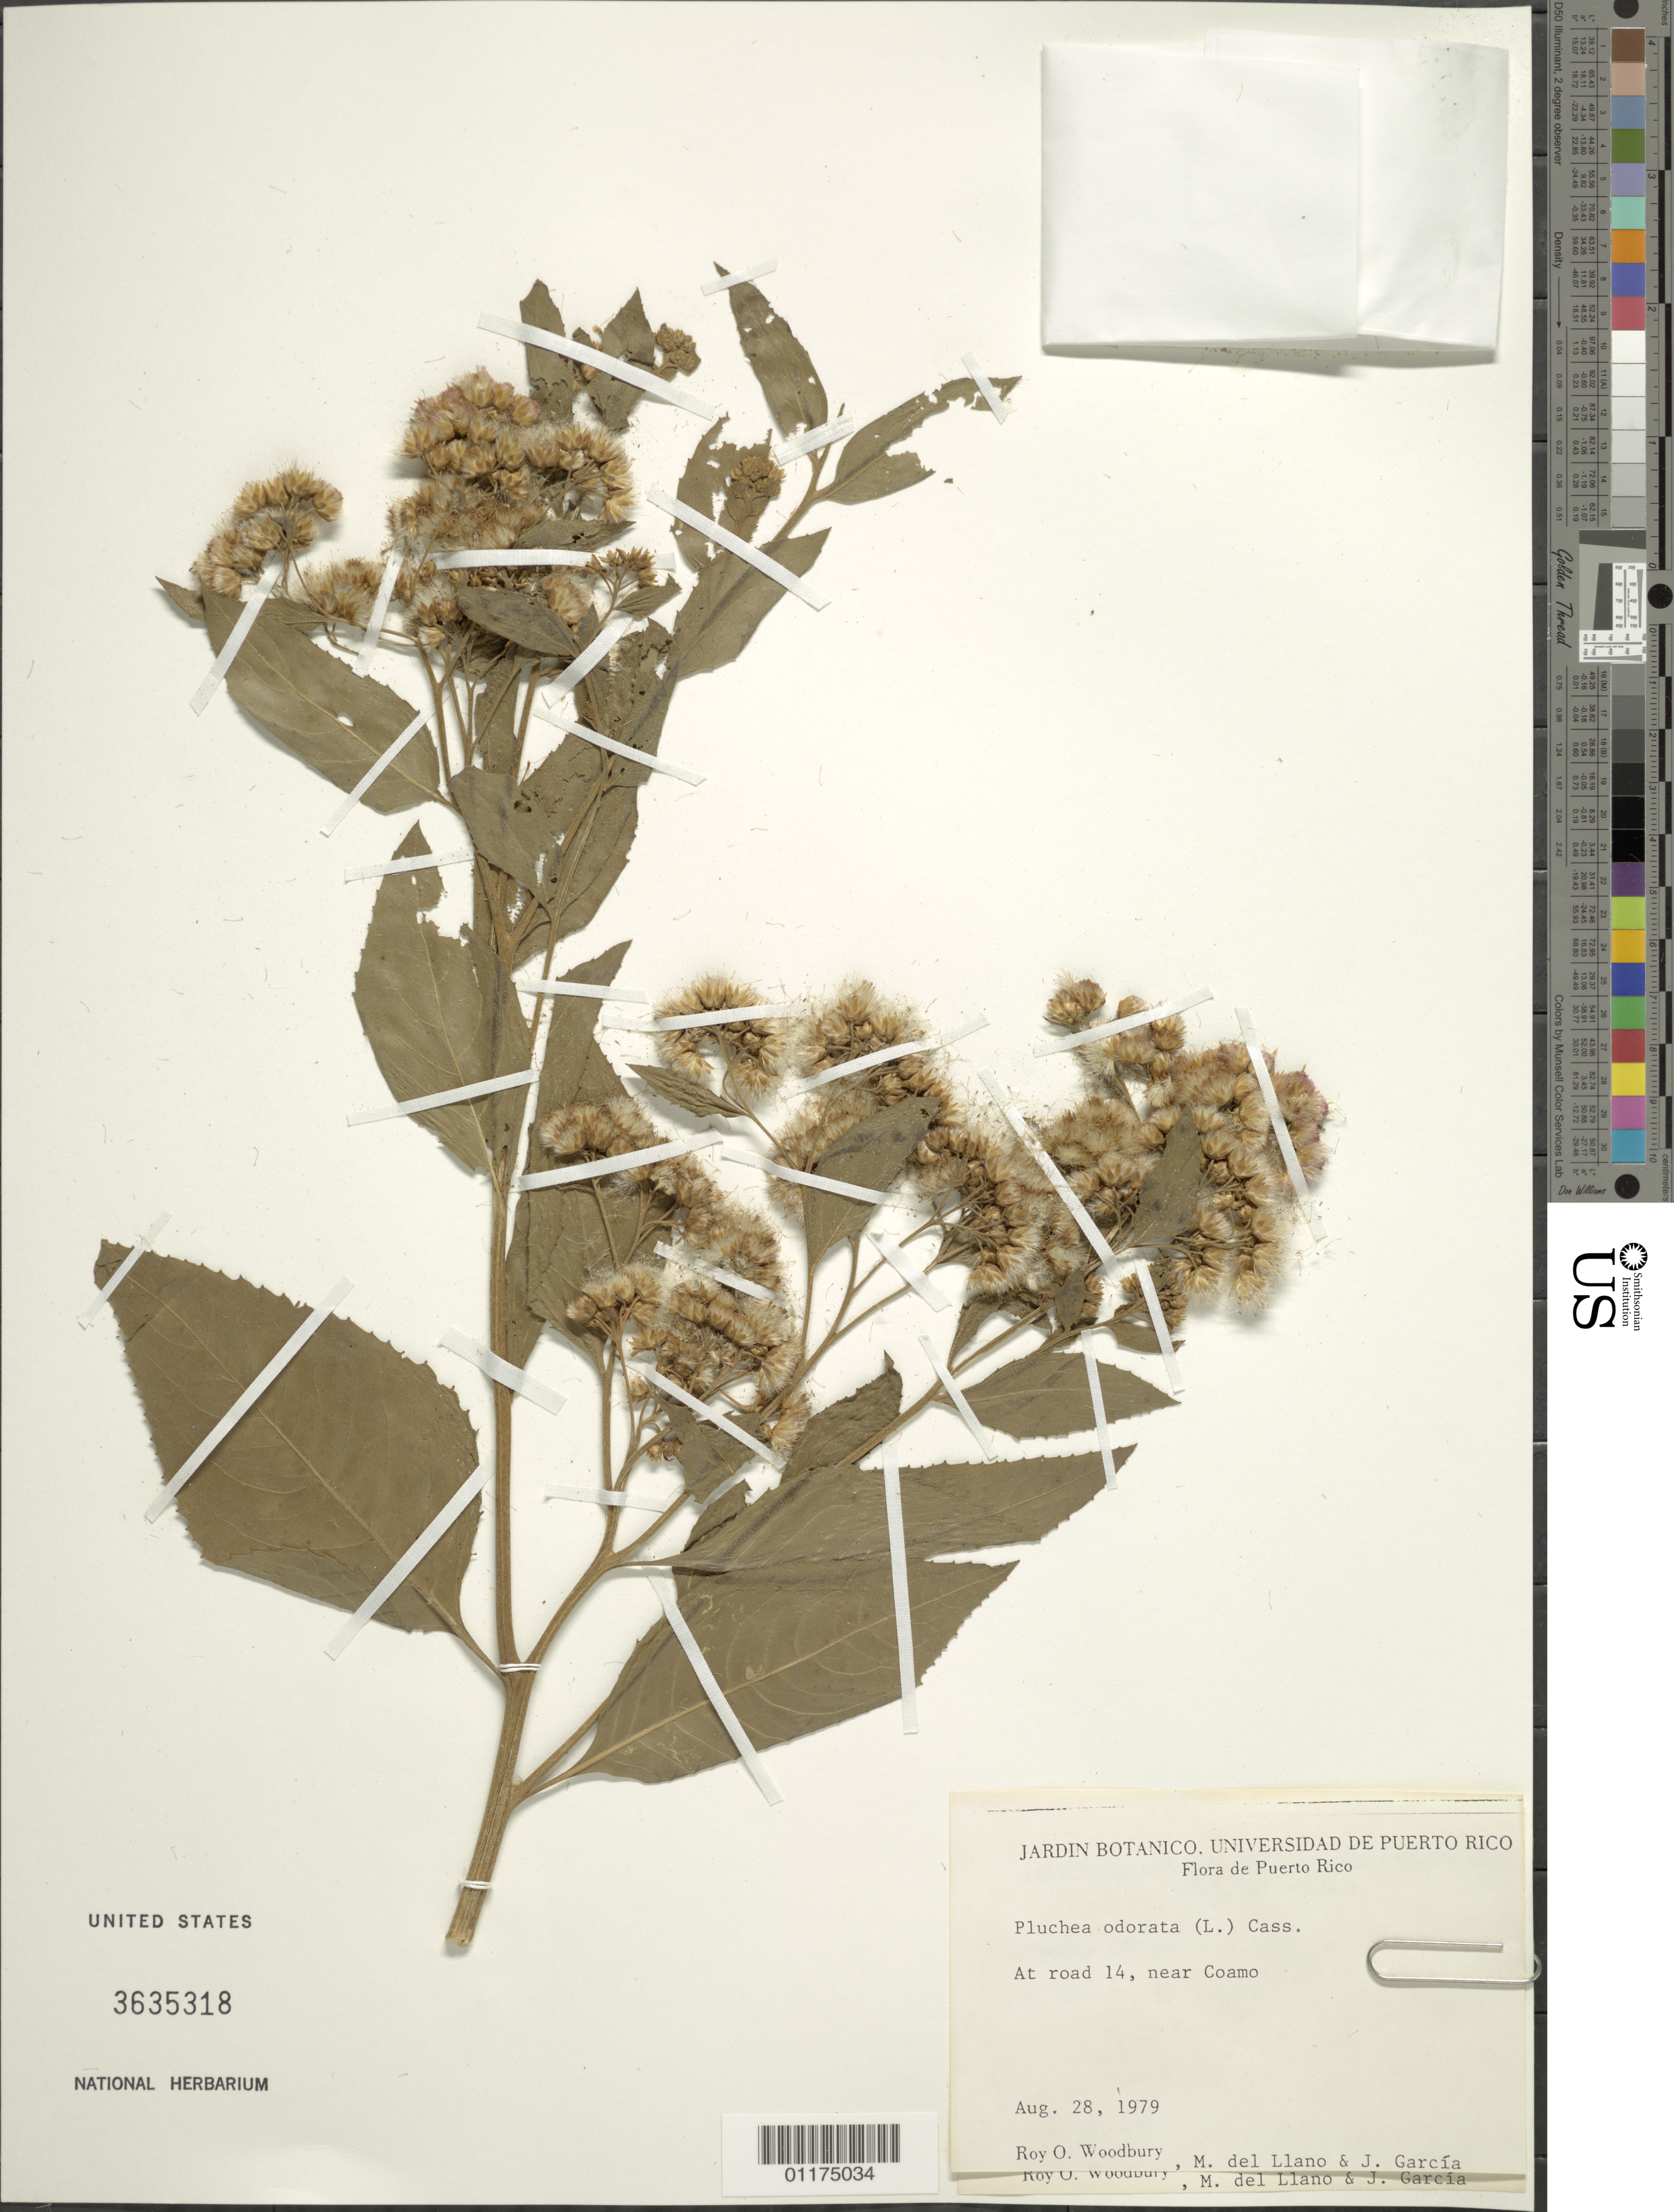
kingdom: Plantae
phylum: Tracheophyta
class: Magnoliopsida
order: Asterales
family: Asteraceae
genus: Pluchea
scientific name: Pluchea carolinensis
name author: (Jacq.) D. Don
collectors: R. O. Woodbury, A. M. Woodbury, M. d. Llano & J. C. García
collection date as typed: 28 Apr 1979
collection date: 1979-04-28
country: Puerto Rico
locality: At road 14, near Coamo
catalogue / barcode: US 3635318